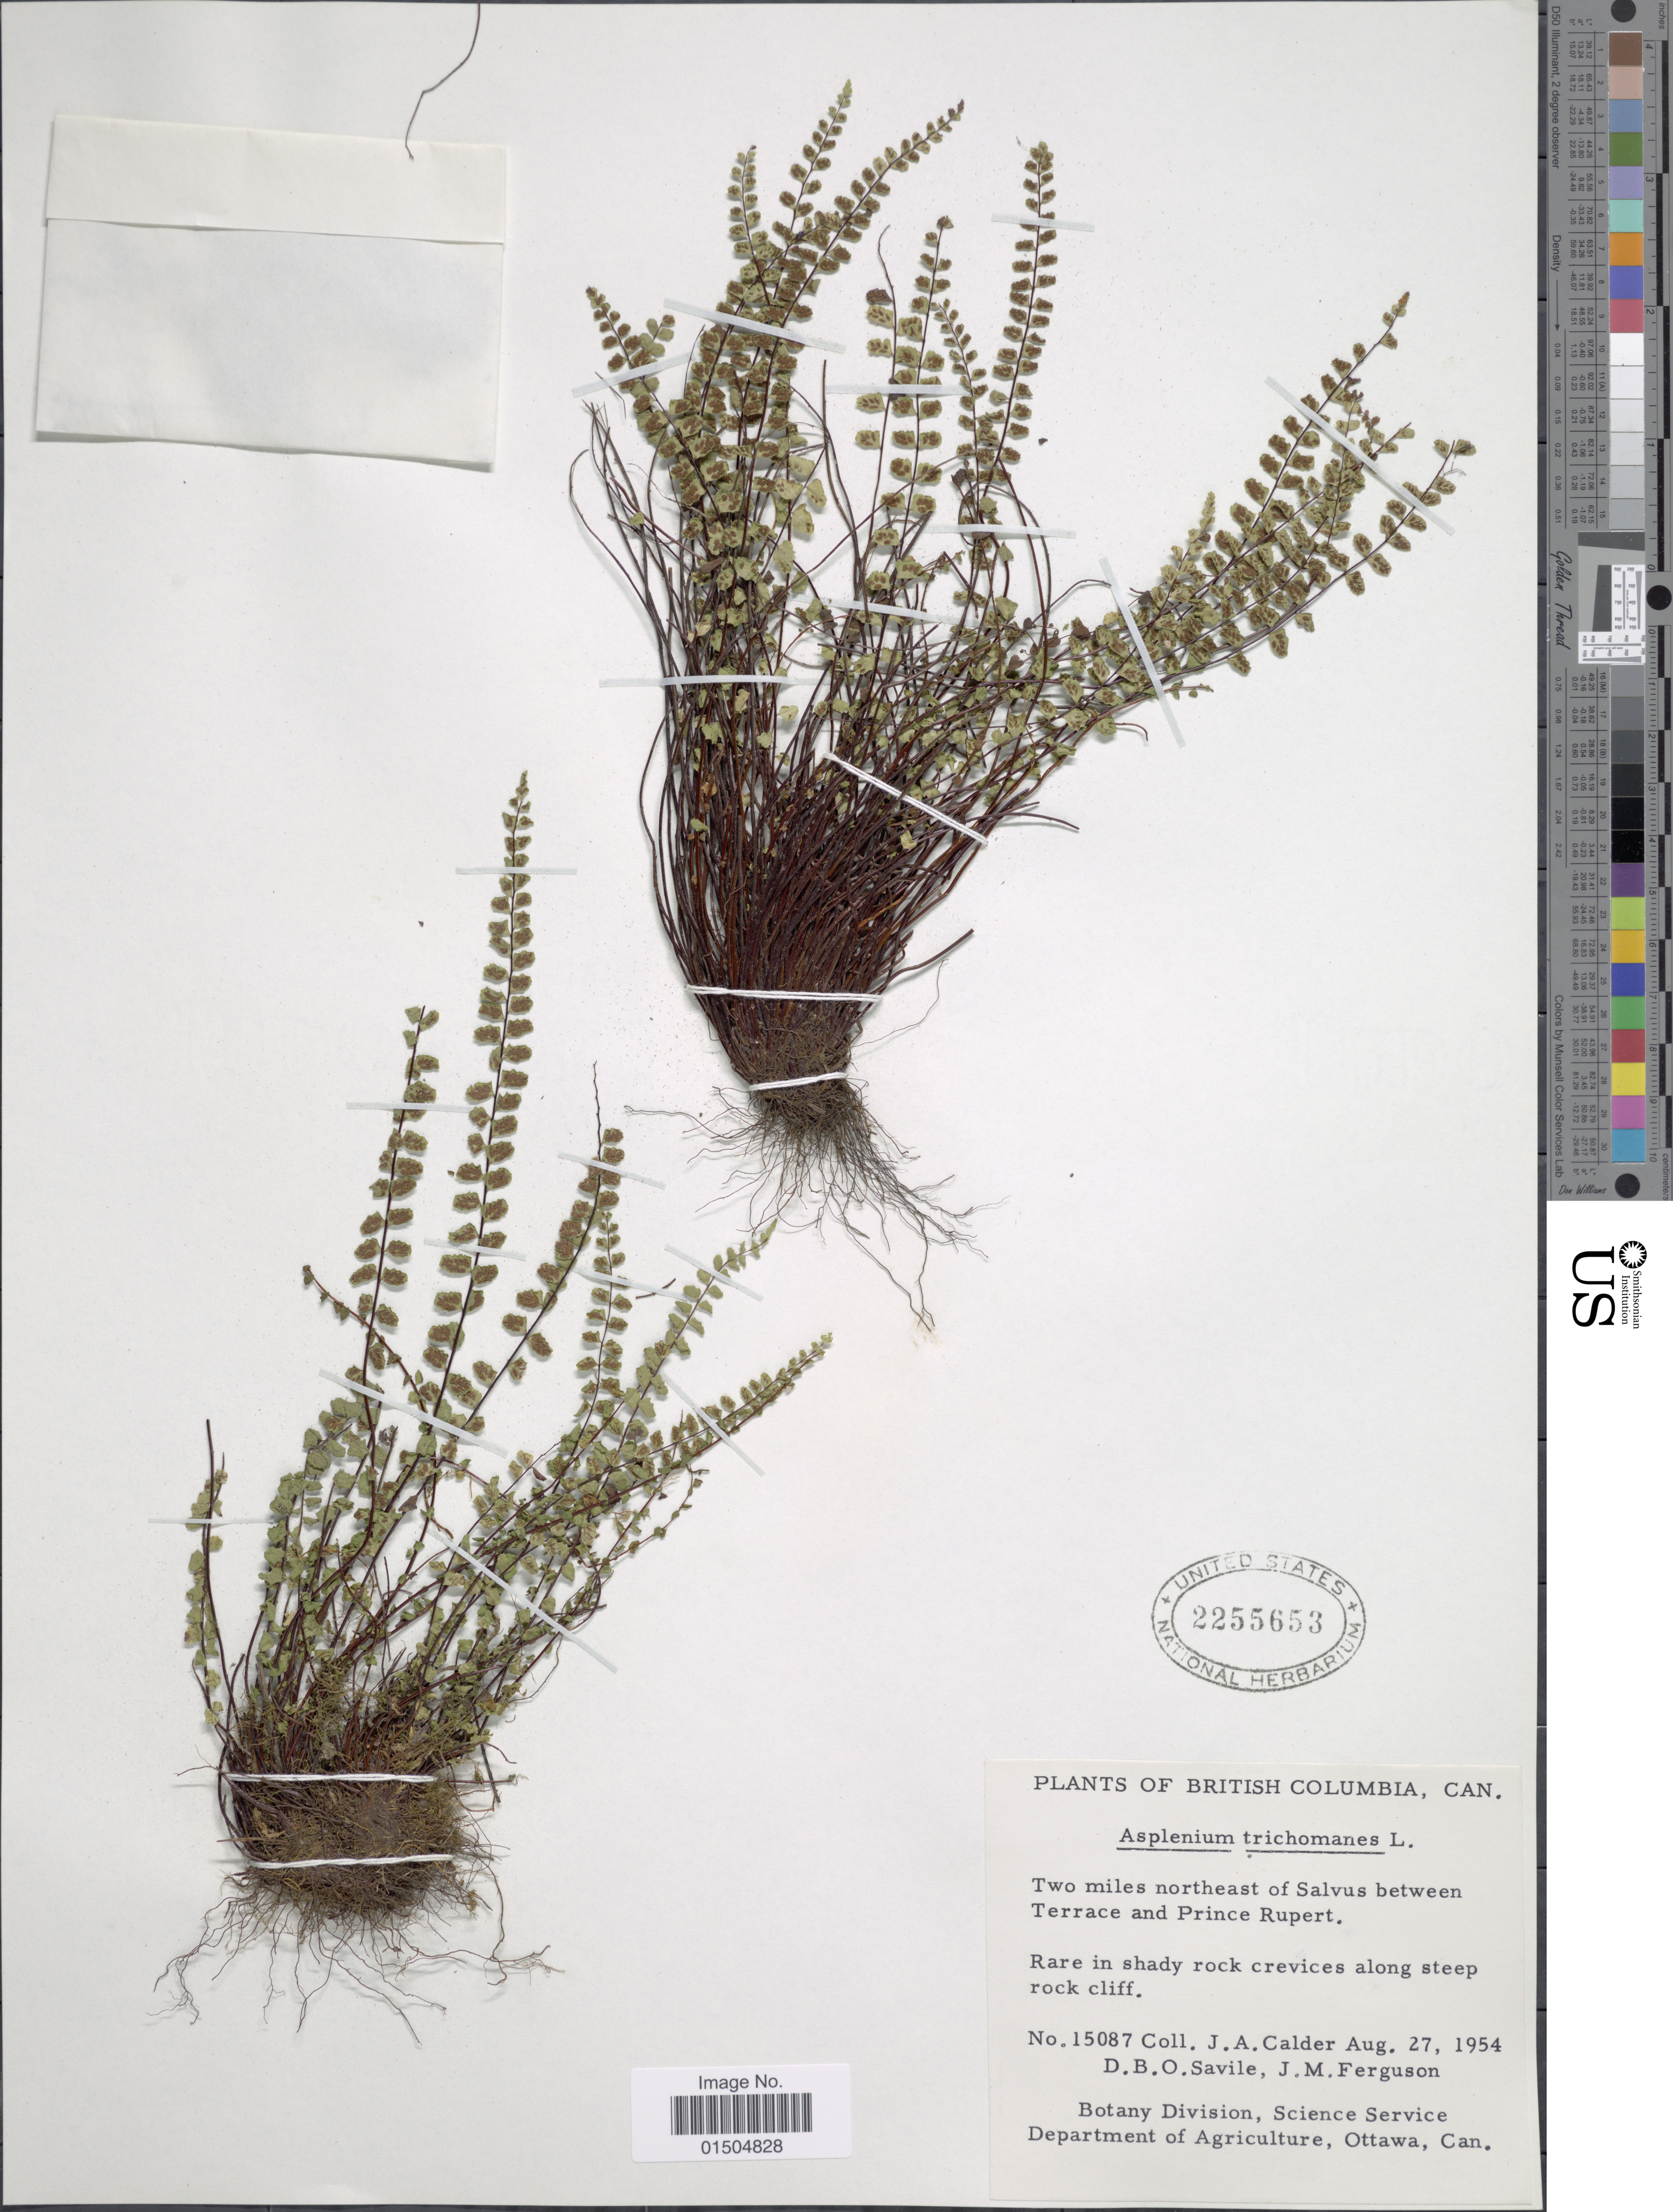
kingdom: Plantae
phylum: Tracheophyta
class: Polypodiopsida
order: Polypodiales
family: Aspleniaceae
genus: Asplenium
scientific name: Asplenium trichomanes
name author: L.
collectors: J. A. Calder, D. Savile & J. M. Ferguson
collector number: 15087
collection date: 1954-08-27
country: Canada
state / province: British Columbia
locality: Two miles northeast of Salvus between Terrace and Prince Rupert.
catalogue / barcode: US 2255653